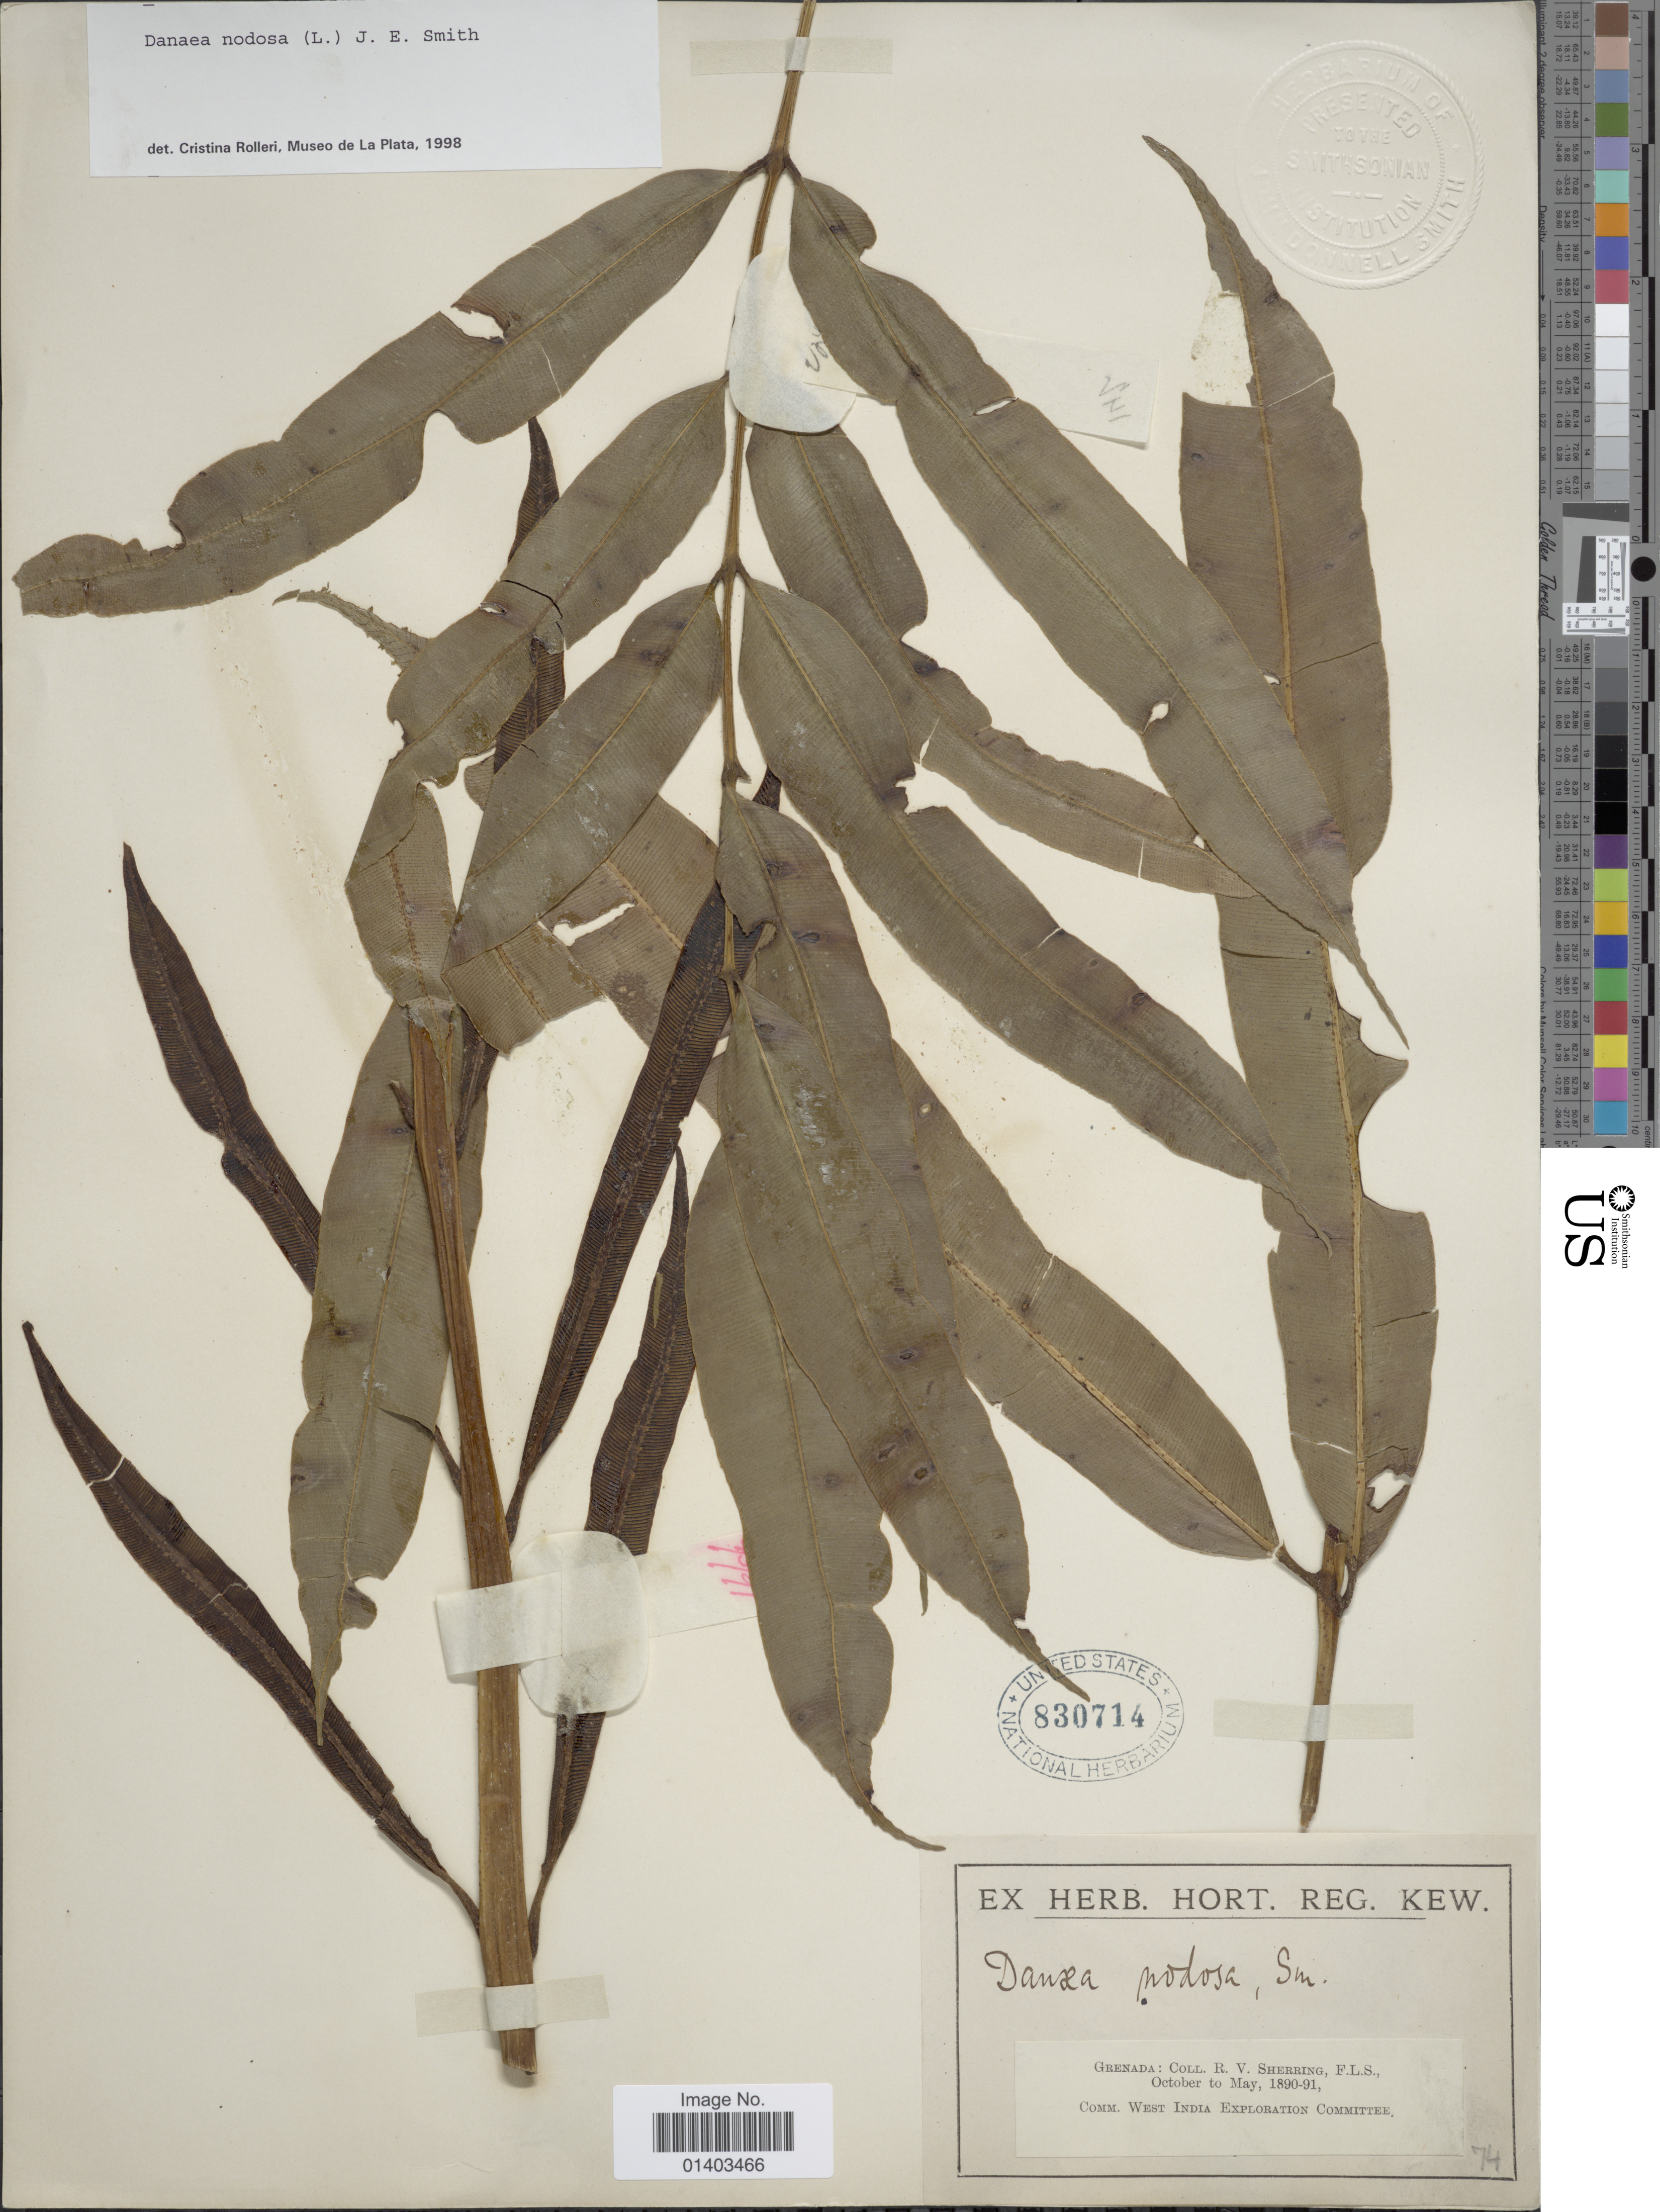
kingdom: Plantae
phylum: Tracheophyta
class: Polypodiopsida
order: Marattiales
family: Marattiaceae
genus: Danaea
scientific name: Danaea nodosa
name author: (L.) Sm.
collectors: R. Sherring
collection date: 1890-10/1891-05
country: Grenada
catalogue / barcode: US 830714